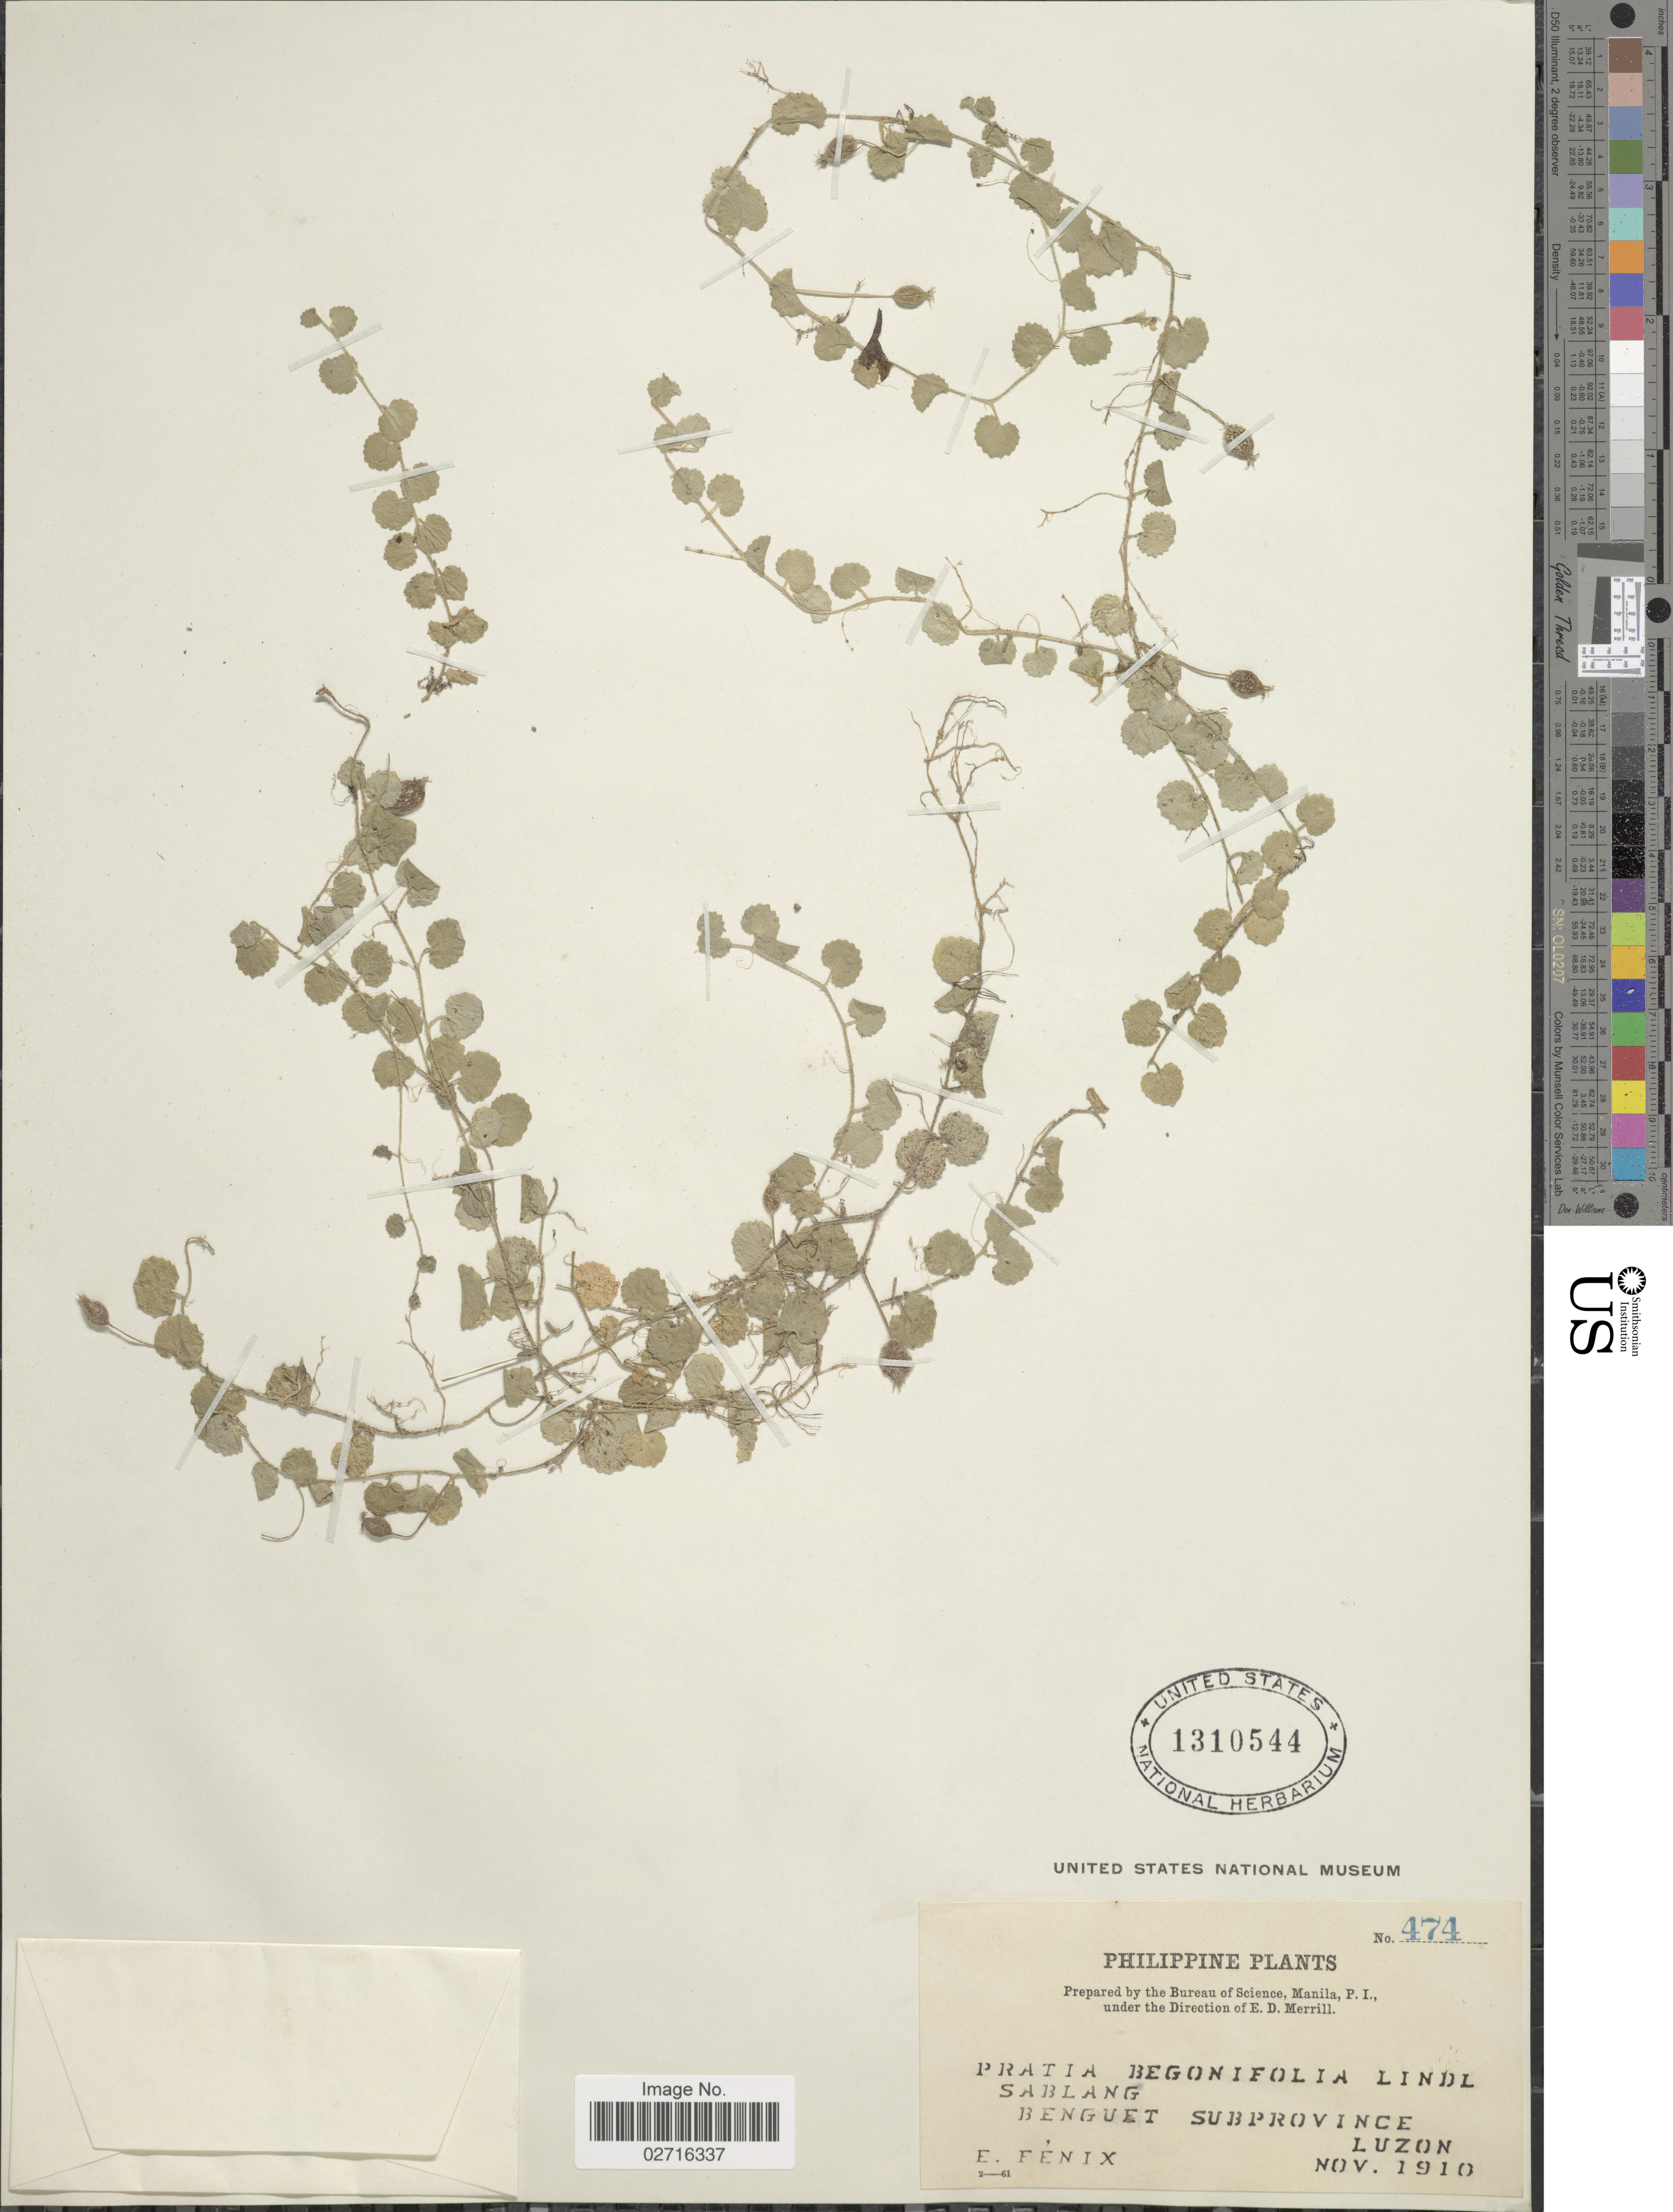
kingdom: Plantae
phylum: Tracheophyta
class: Magnoliopsida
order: Asterales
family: Campanulaceae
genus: Pratia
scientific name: Pratia nummularia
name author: (Lam.) A. Braun & Asch.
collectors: E. Fénix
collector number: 474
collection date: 1910-11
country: Philippines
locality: Sablang, Benguet Subprovince Luzon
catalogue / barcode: US 1310544